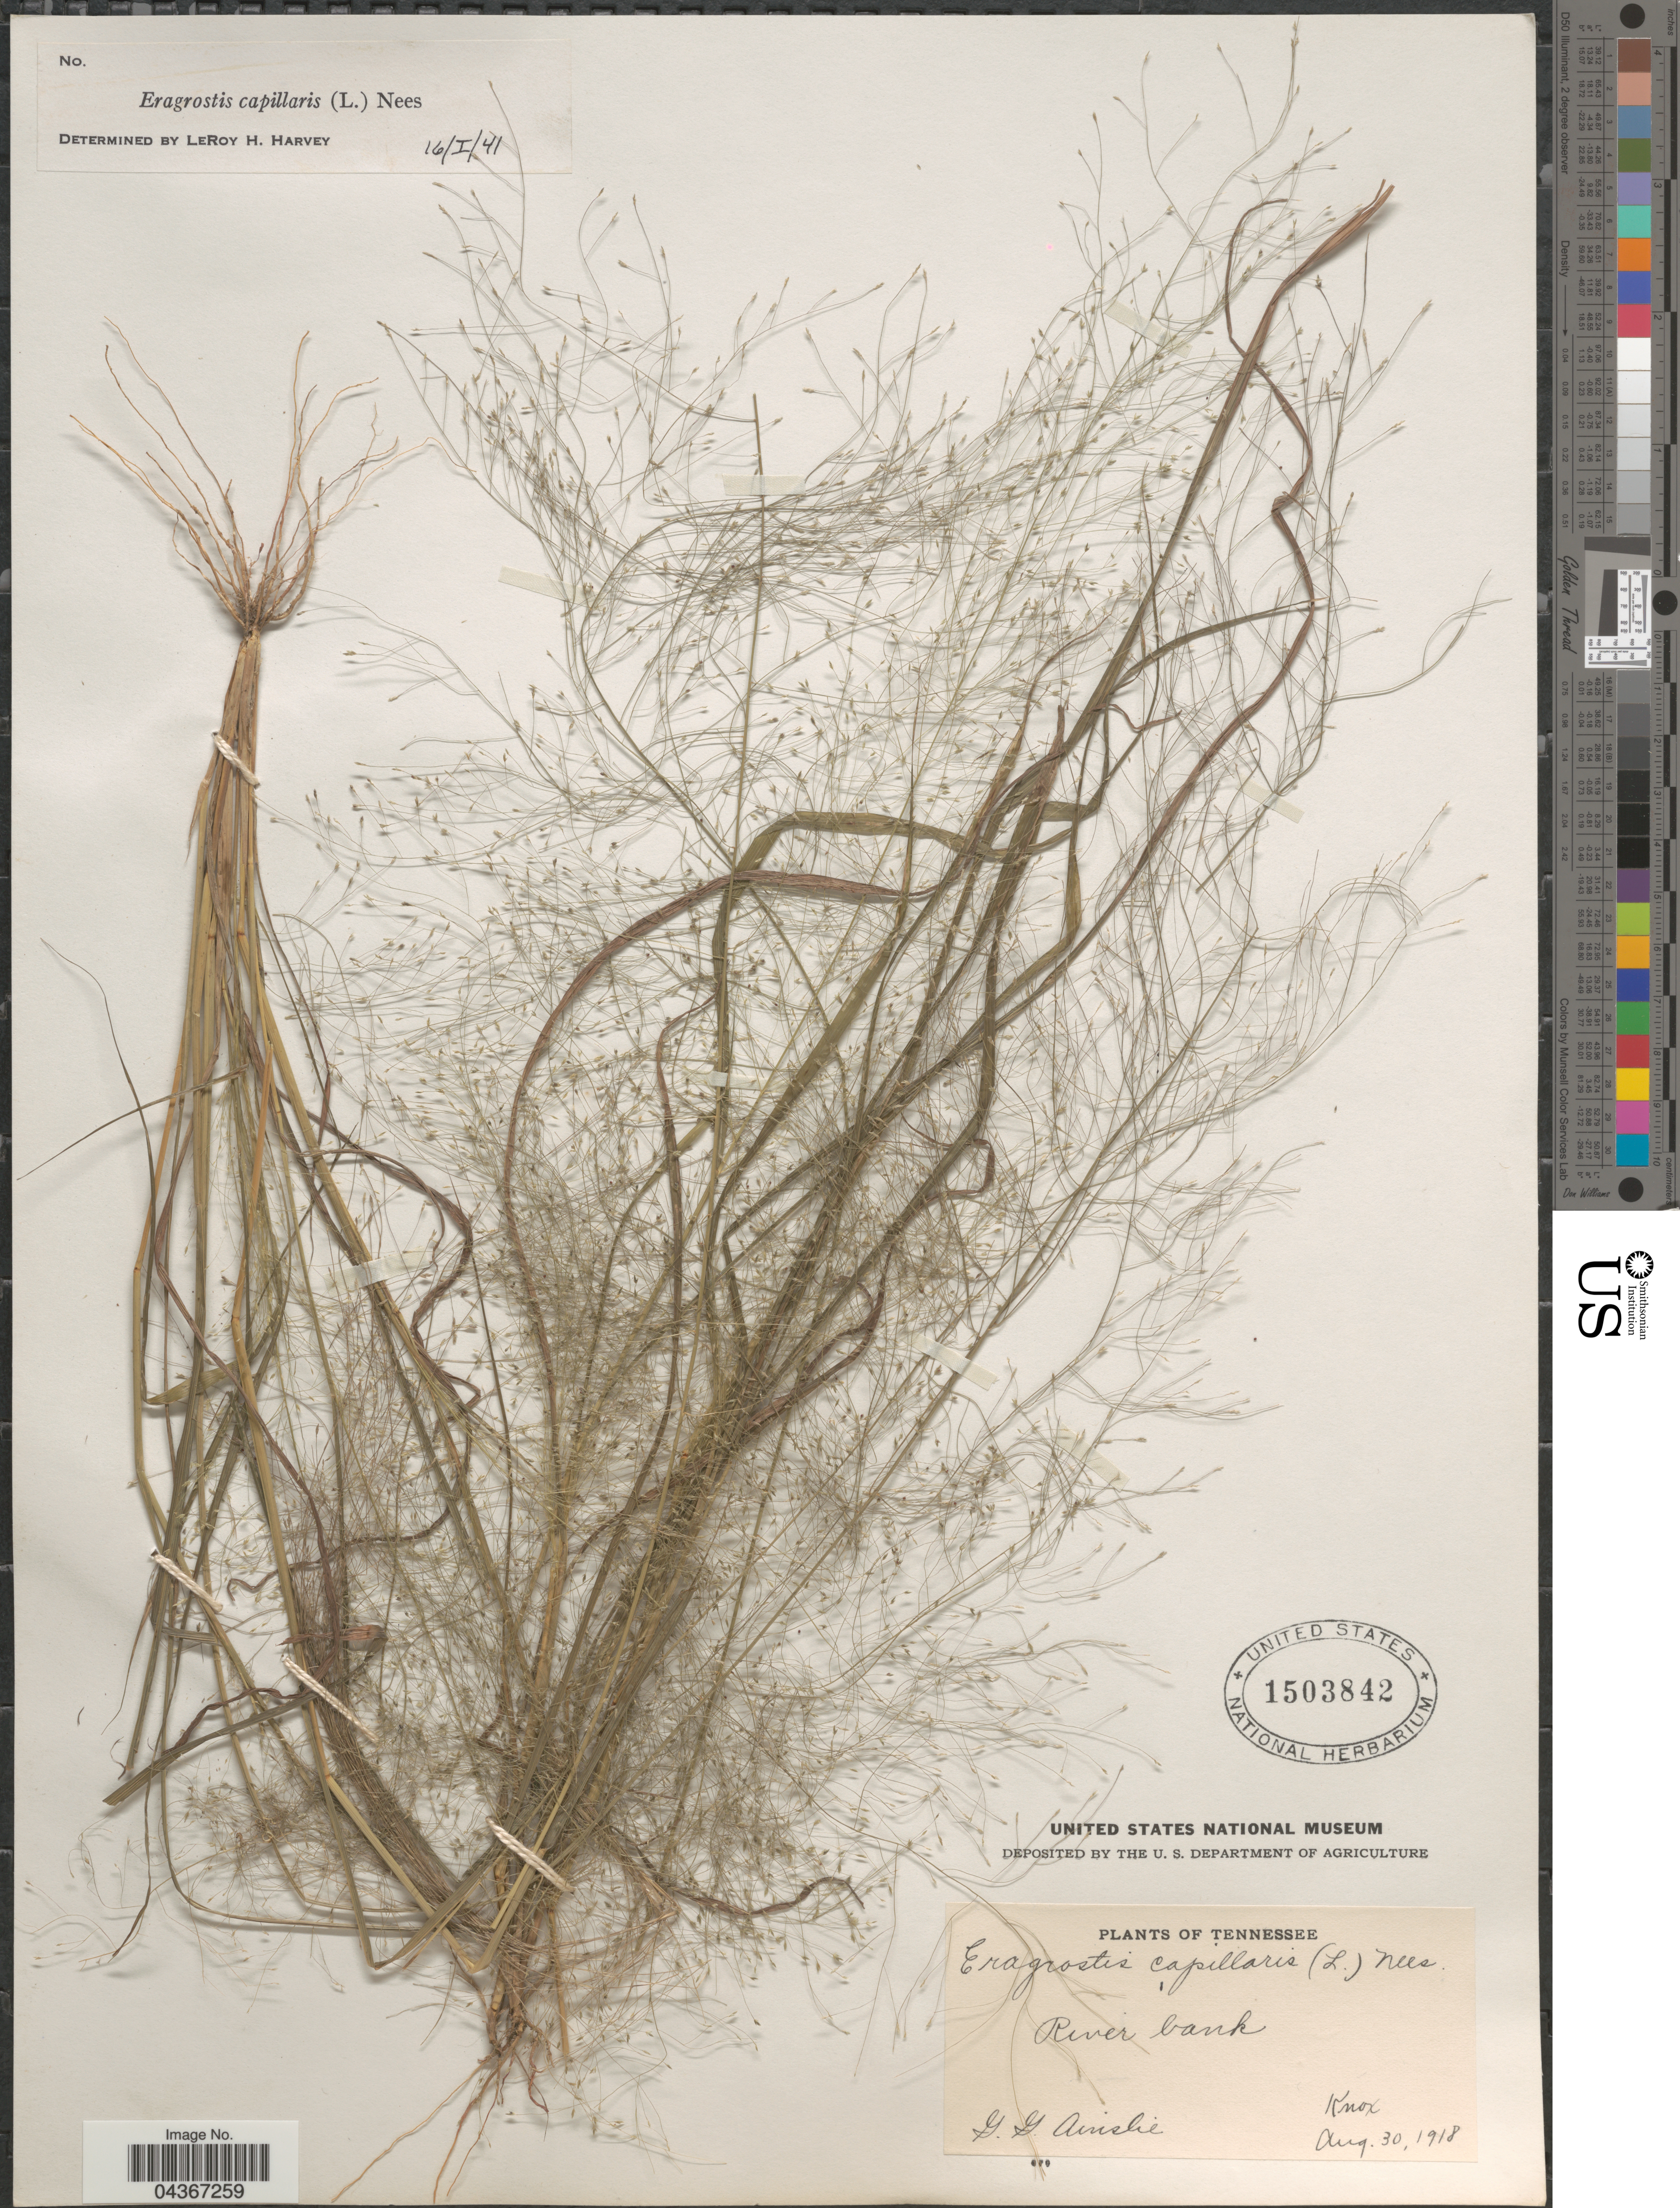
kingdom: Plantae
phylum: Tracheophyta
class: Liliopsida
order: Poales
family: Poaceae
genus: Eragrostis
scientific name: Eragrostis capillaris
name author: (L.) Nees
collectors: G. Ainslee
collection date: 1918-08-30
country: United States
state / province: Tennessee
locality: River bank.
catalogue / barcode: US 1503842